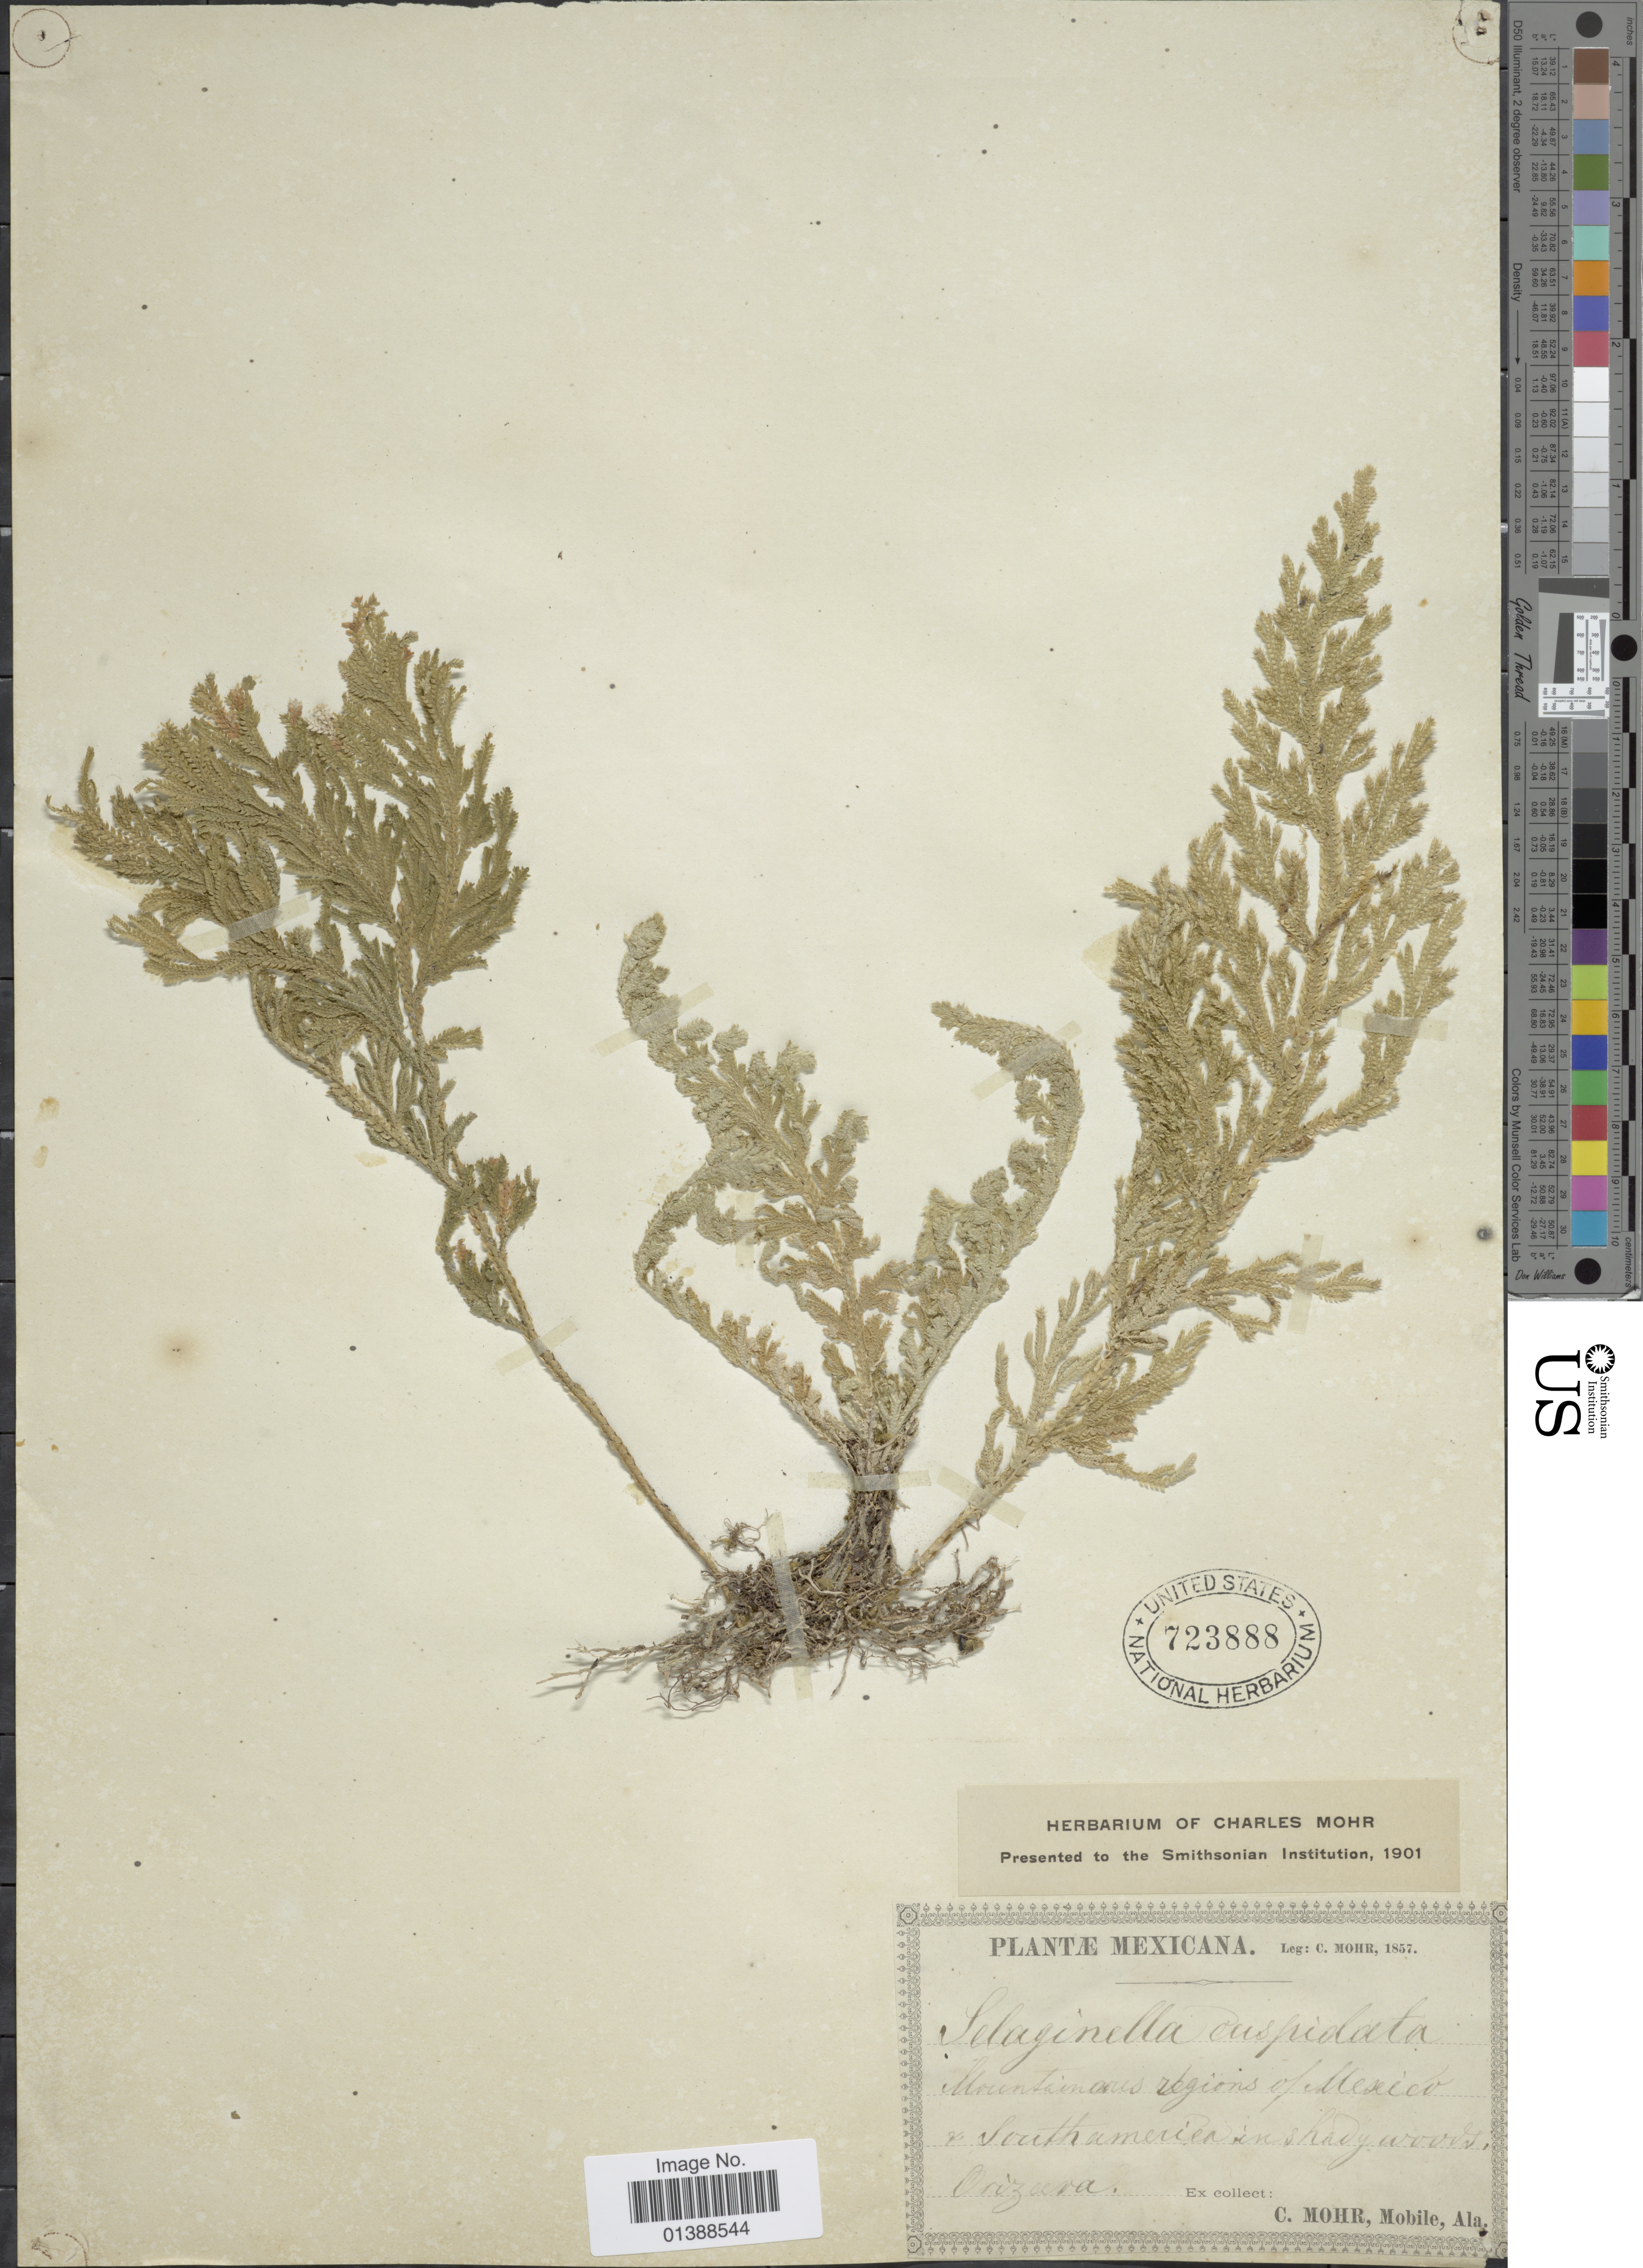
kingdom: Plantae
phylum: Tracheophyta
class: Lycopodiopsida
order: Selaginellales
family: Selaginellaceae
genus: Selaginella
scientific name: Selaginella pallescens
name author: (C. Presl) Spring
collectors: C. T. Mohr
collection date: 1857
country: Mexico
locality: Southamerica in shady woods Orizava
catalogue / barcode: US 723888